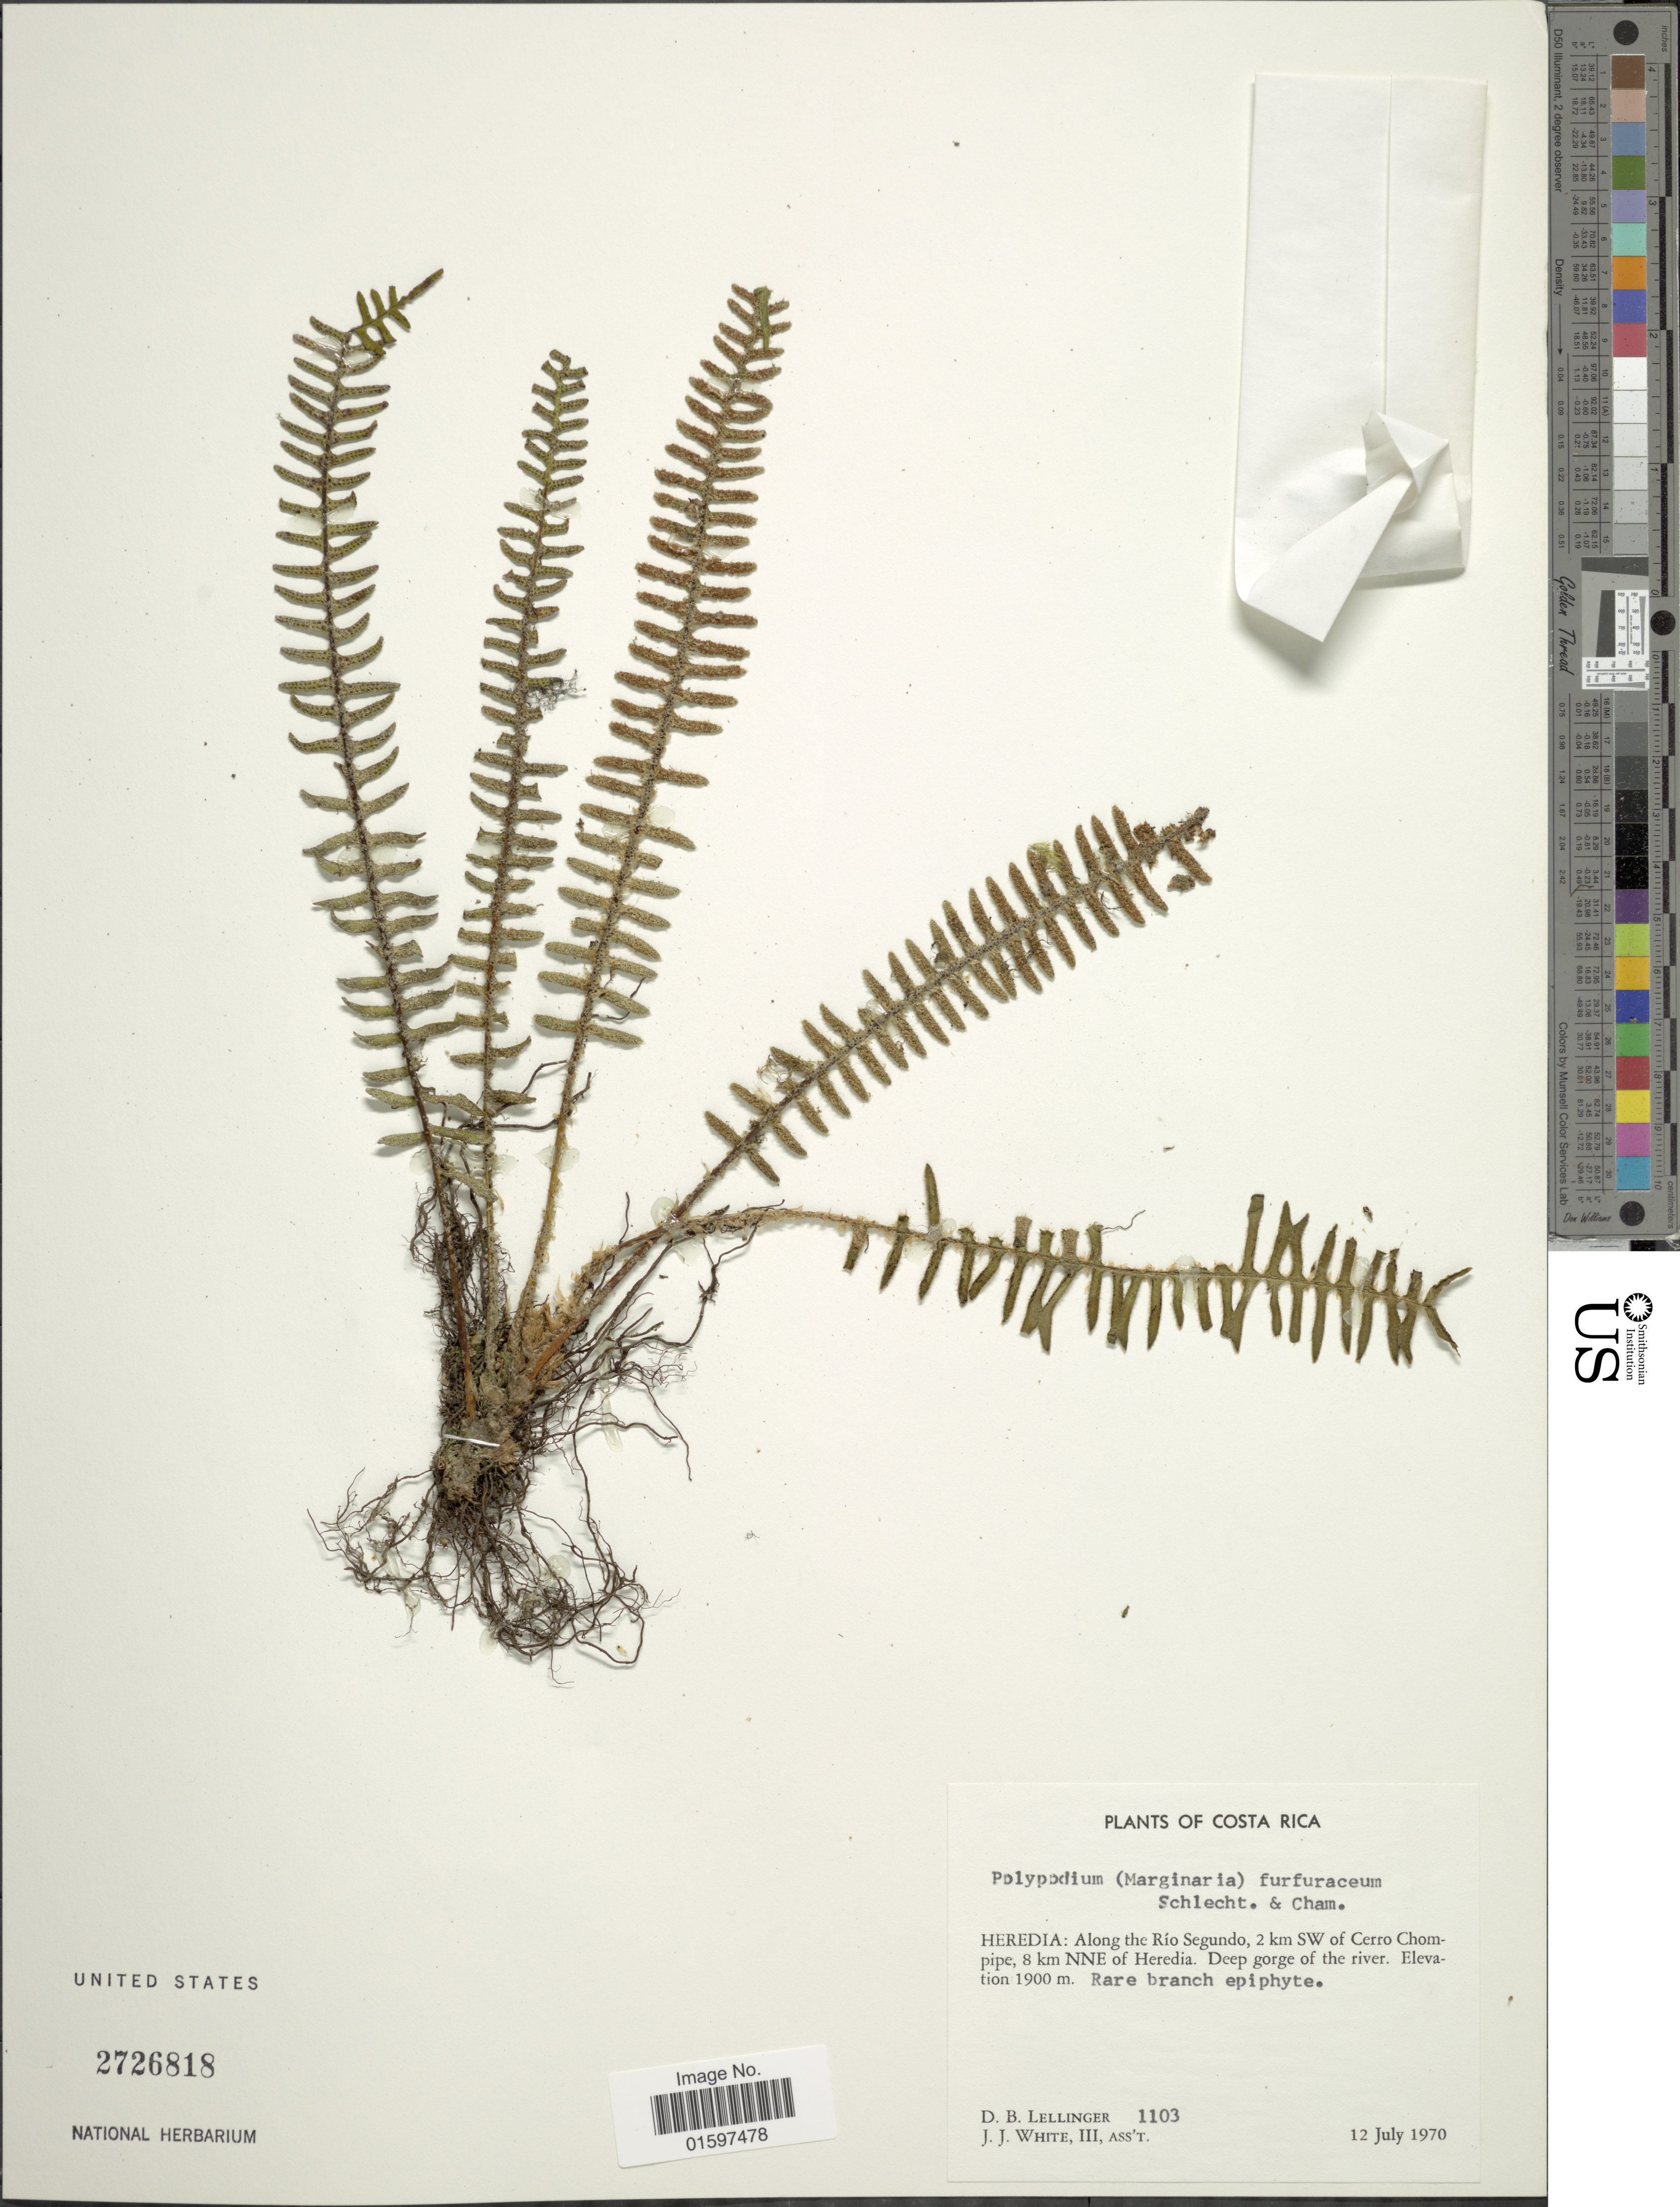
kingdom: Plantae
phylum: Tracheophyta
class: Polypodiopsida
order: Polypodiales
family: Polypodiaceae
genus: Pleopeltis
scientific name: Pleopeltis furfuracea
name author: (Schltdl. & Cham.) A.R. Sm. & Tejero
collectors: D. B. Lellinger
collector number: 1103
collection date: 1970-07-12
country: Costa Rica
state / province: Heredia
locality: Along the Río Segundo, 2 km SW of Cerro Chompipe, 8 km NNE of Heredia, deep gorge of the river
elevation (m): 1900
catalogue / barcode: US 2726818